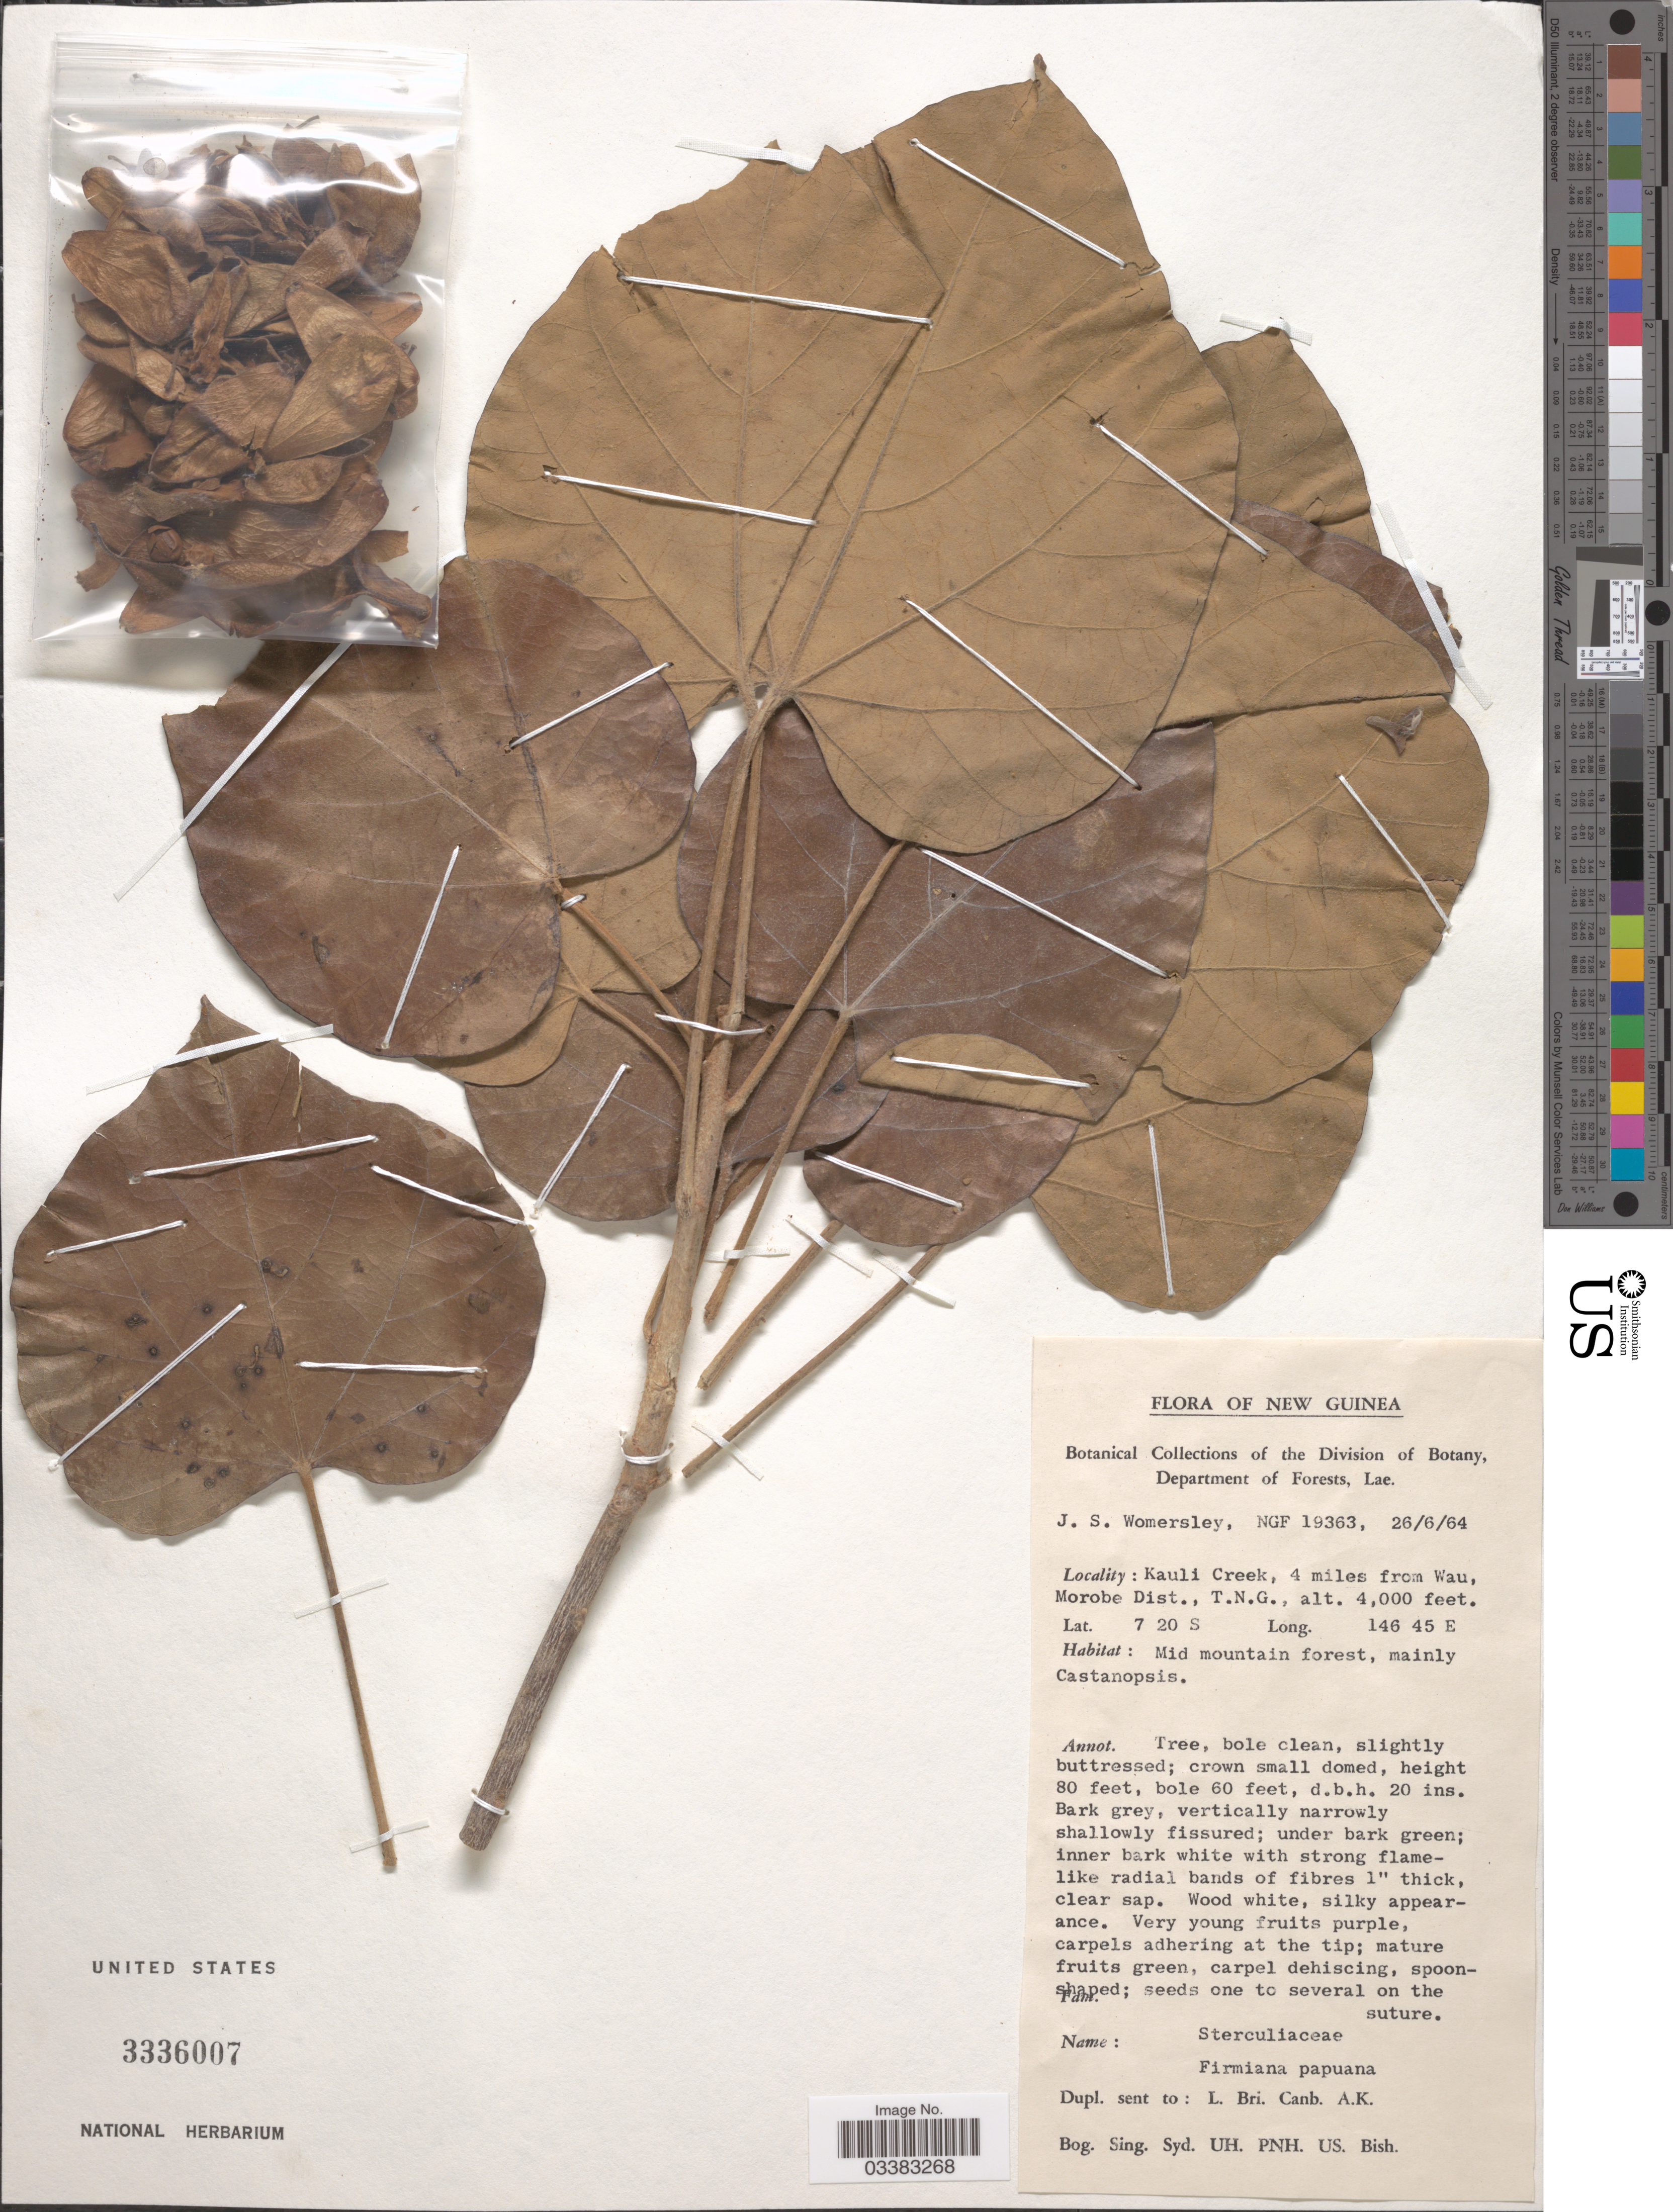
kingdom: Plantae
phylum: Tracheophyta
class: Magnoliopsida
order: Malvales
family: Malvaceae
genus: Firmiana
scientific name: Firmiana papuana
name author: Mildbr.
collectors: J. S. Womersley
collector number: NGF 19363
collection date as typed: Transcribed d/m/y: 26/6/64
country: Papua New Guinea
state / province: Morobe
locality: New Guinea. Kauli Creek, 4 miles from Wau, Morobe Dist., T.N.G.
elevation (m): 1219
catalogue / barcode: US 3336007